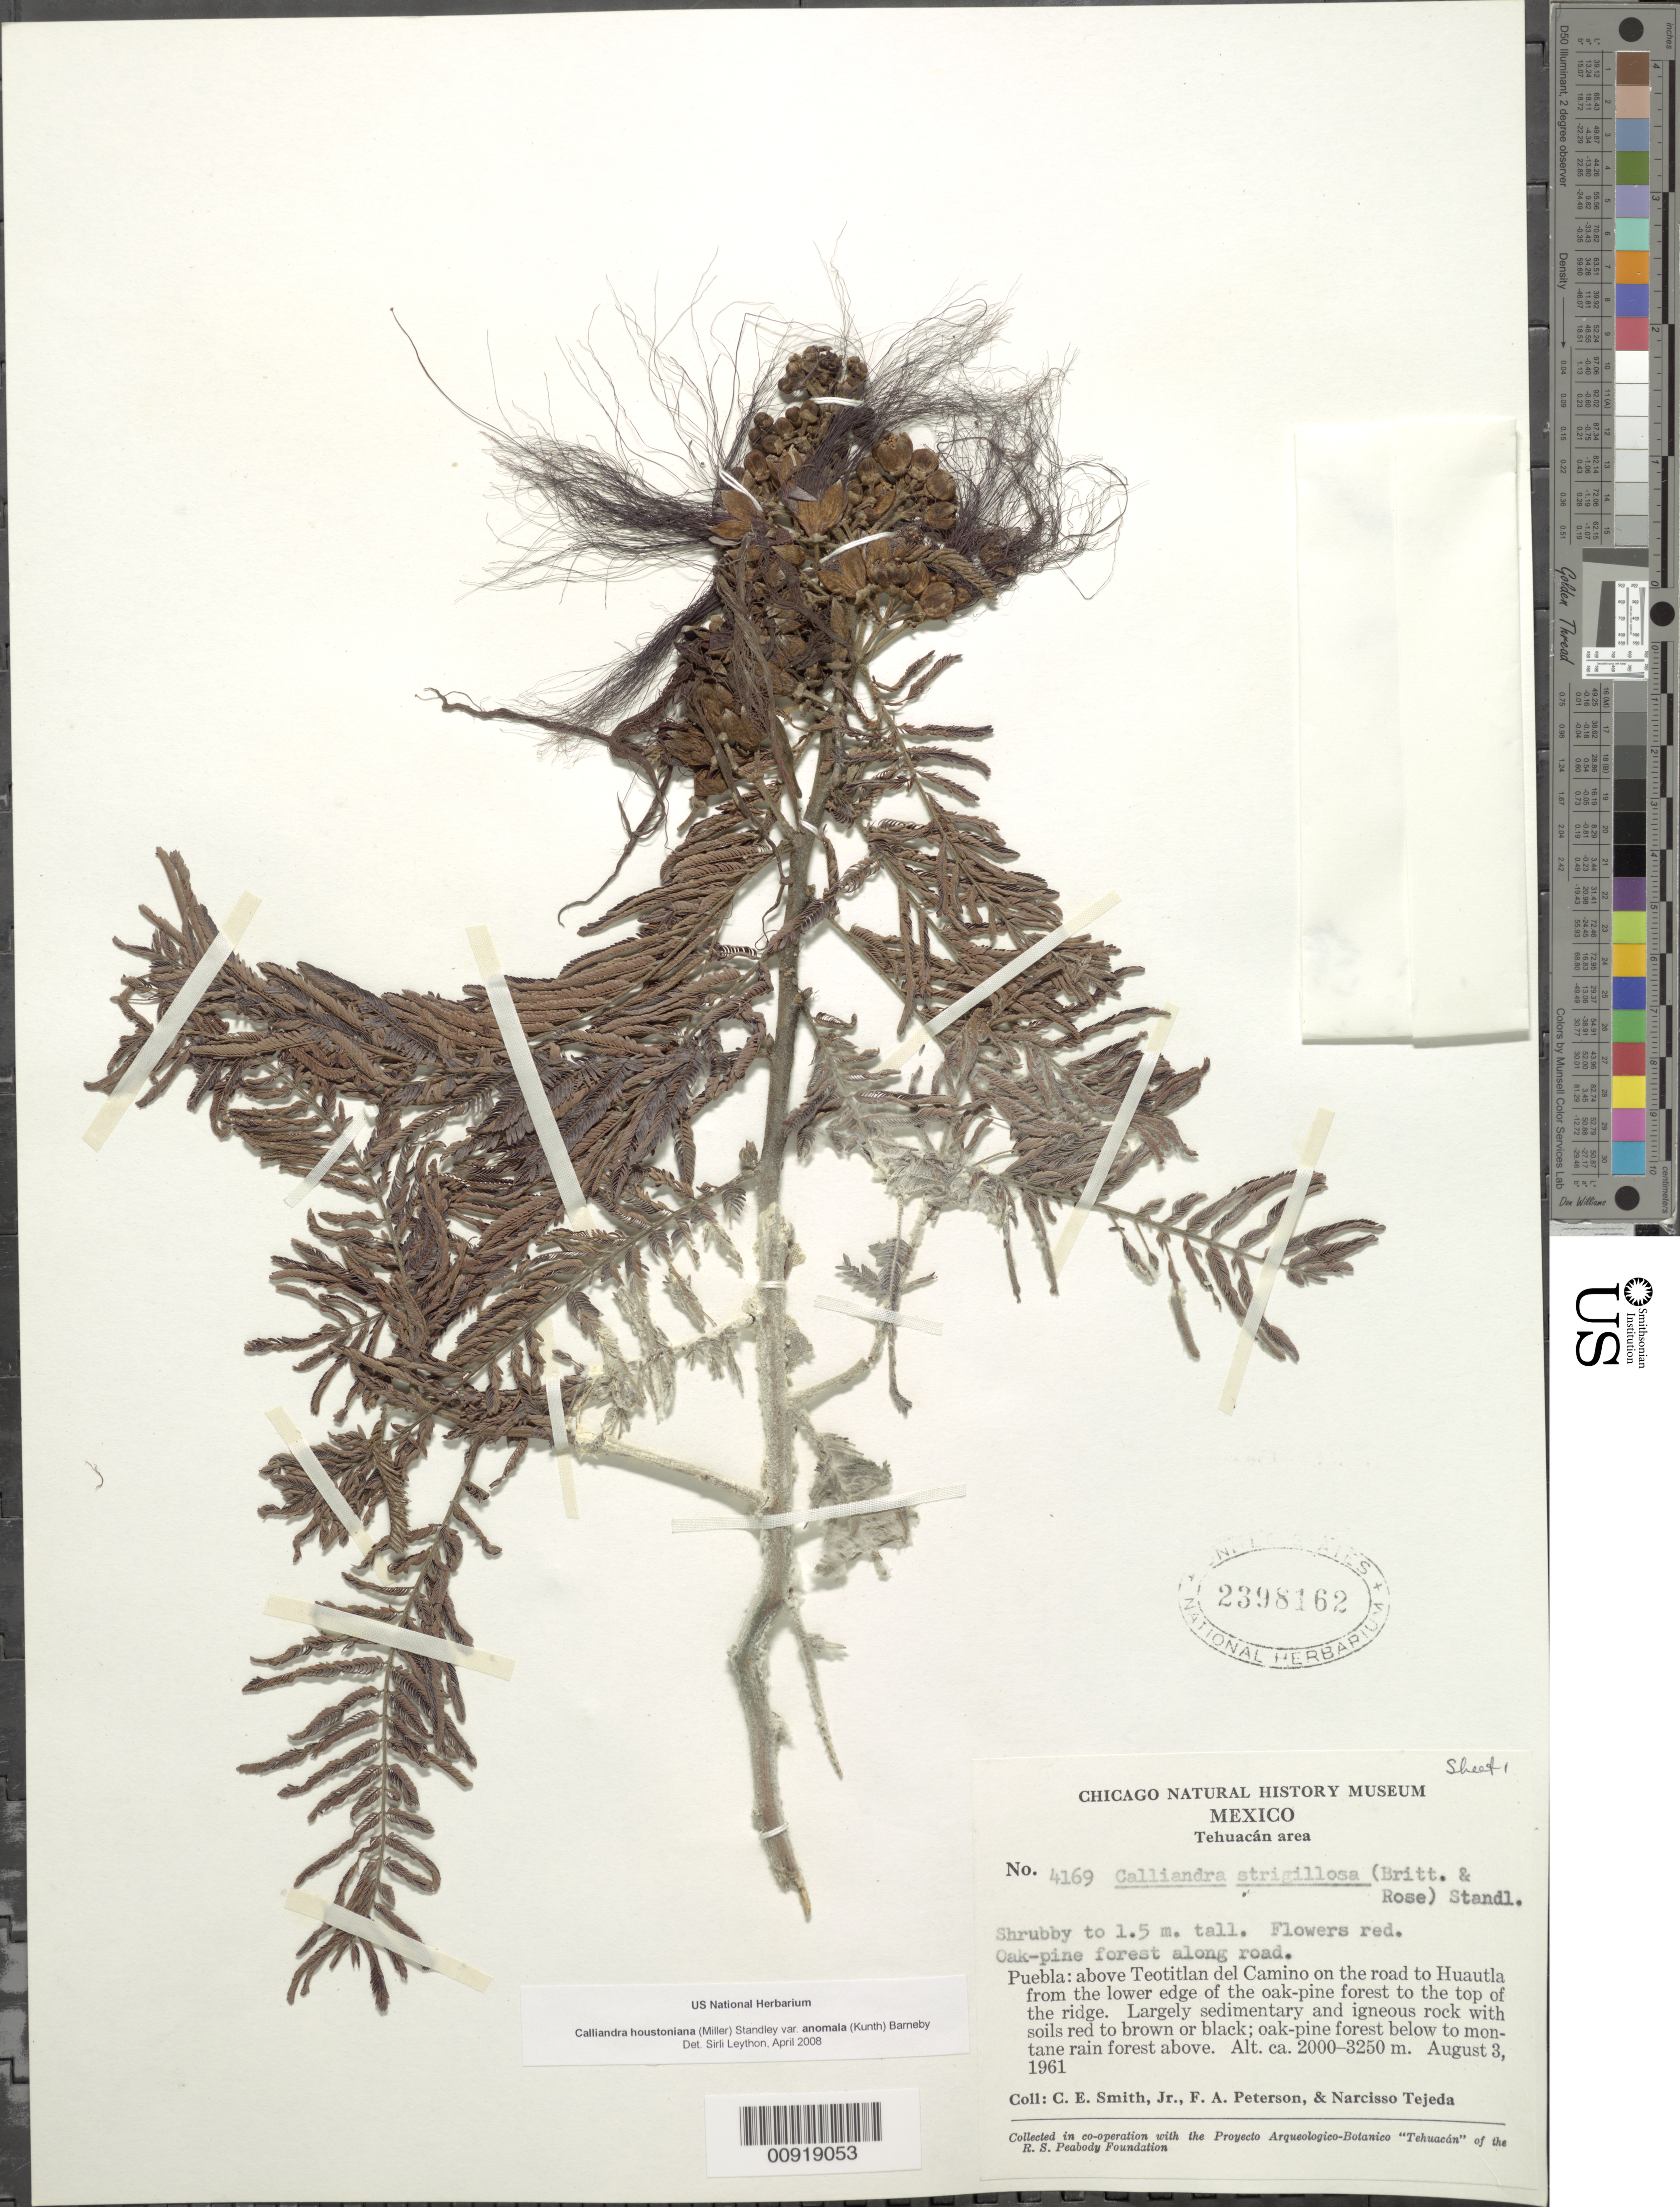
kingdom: Plantae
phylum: Tracheophyta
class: Magnoliopsida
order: Fabales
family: Fabaceae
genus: Calliandra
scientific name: Calliandra houstoniana var. anomala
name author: (Kunth) Barneby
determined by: Leython, S.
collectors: C. E. Smith Jr., F. A. Peterson & N. Tejeda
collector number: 4169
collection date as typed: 03 Aug 1961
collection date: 1961-08-03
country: Mexico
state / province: Puebla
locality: Puebla: above Teotitlan del Camino on road to Huatla from the lower edge of the oak-pine forest to the top of the ridge.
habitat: Oak-pine forest along road. Largely sedimentary and igneous rock with soils red to brown or black; oak-pine forest below to montane rain forest above.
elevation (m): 3250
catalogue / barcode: US 2398162